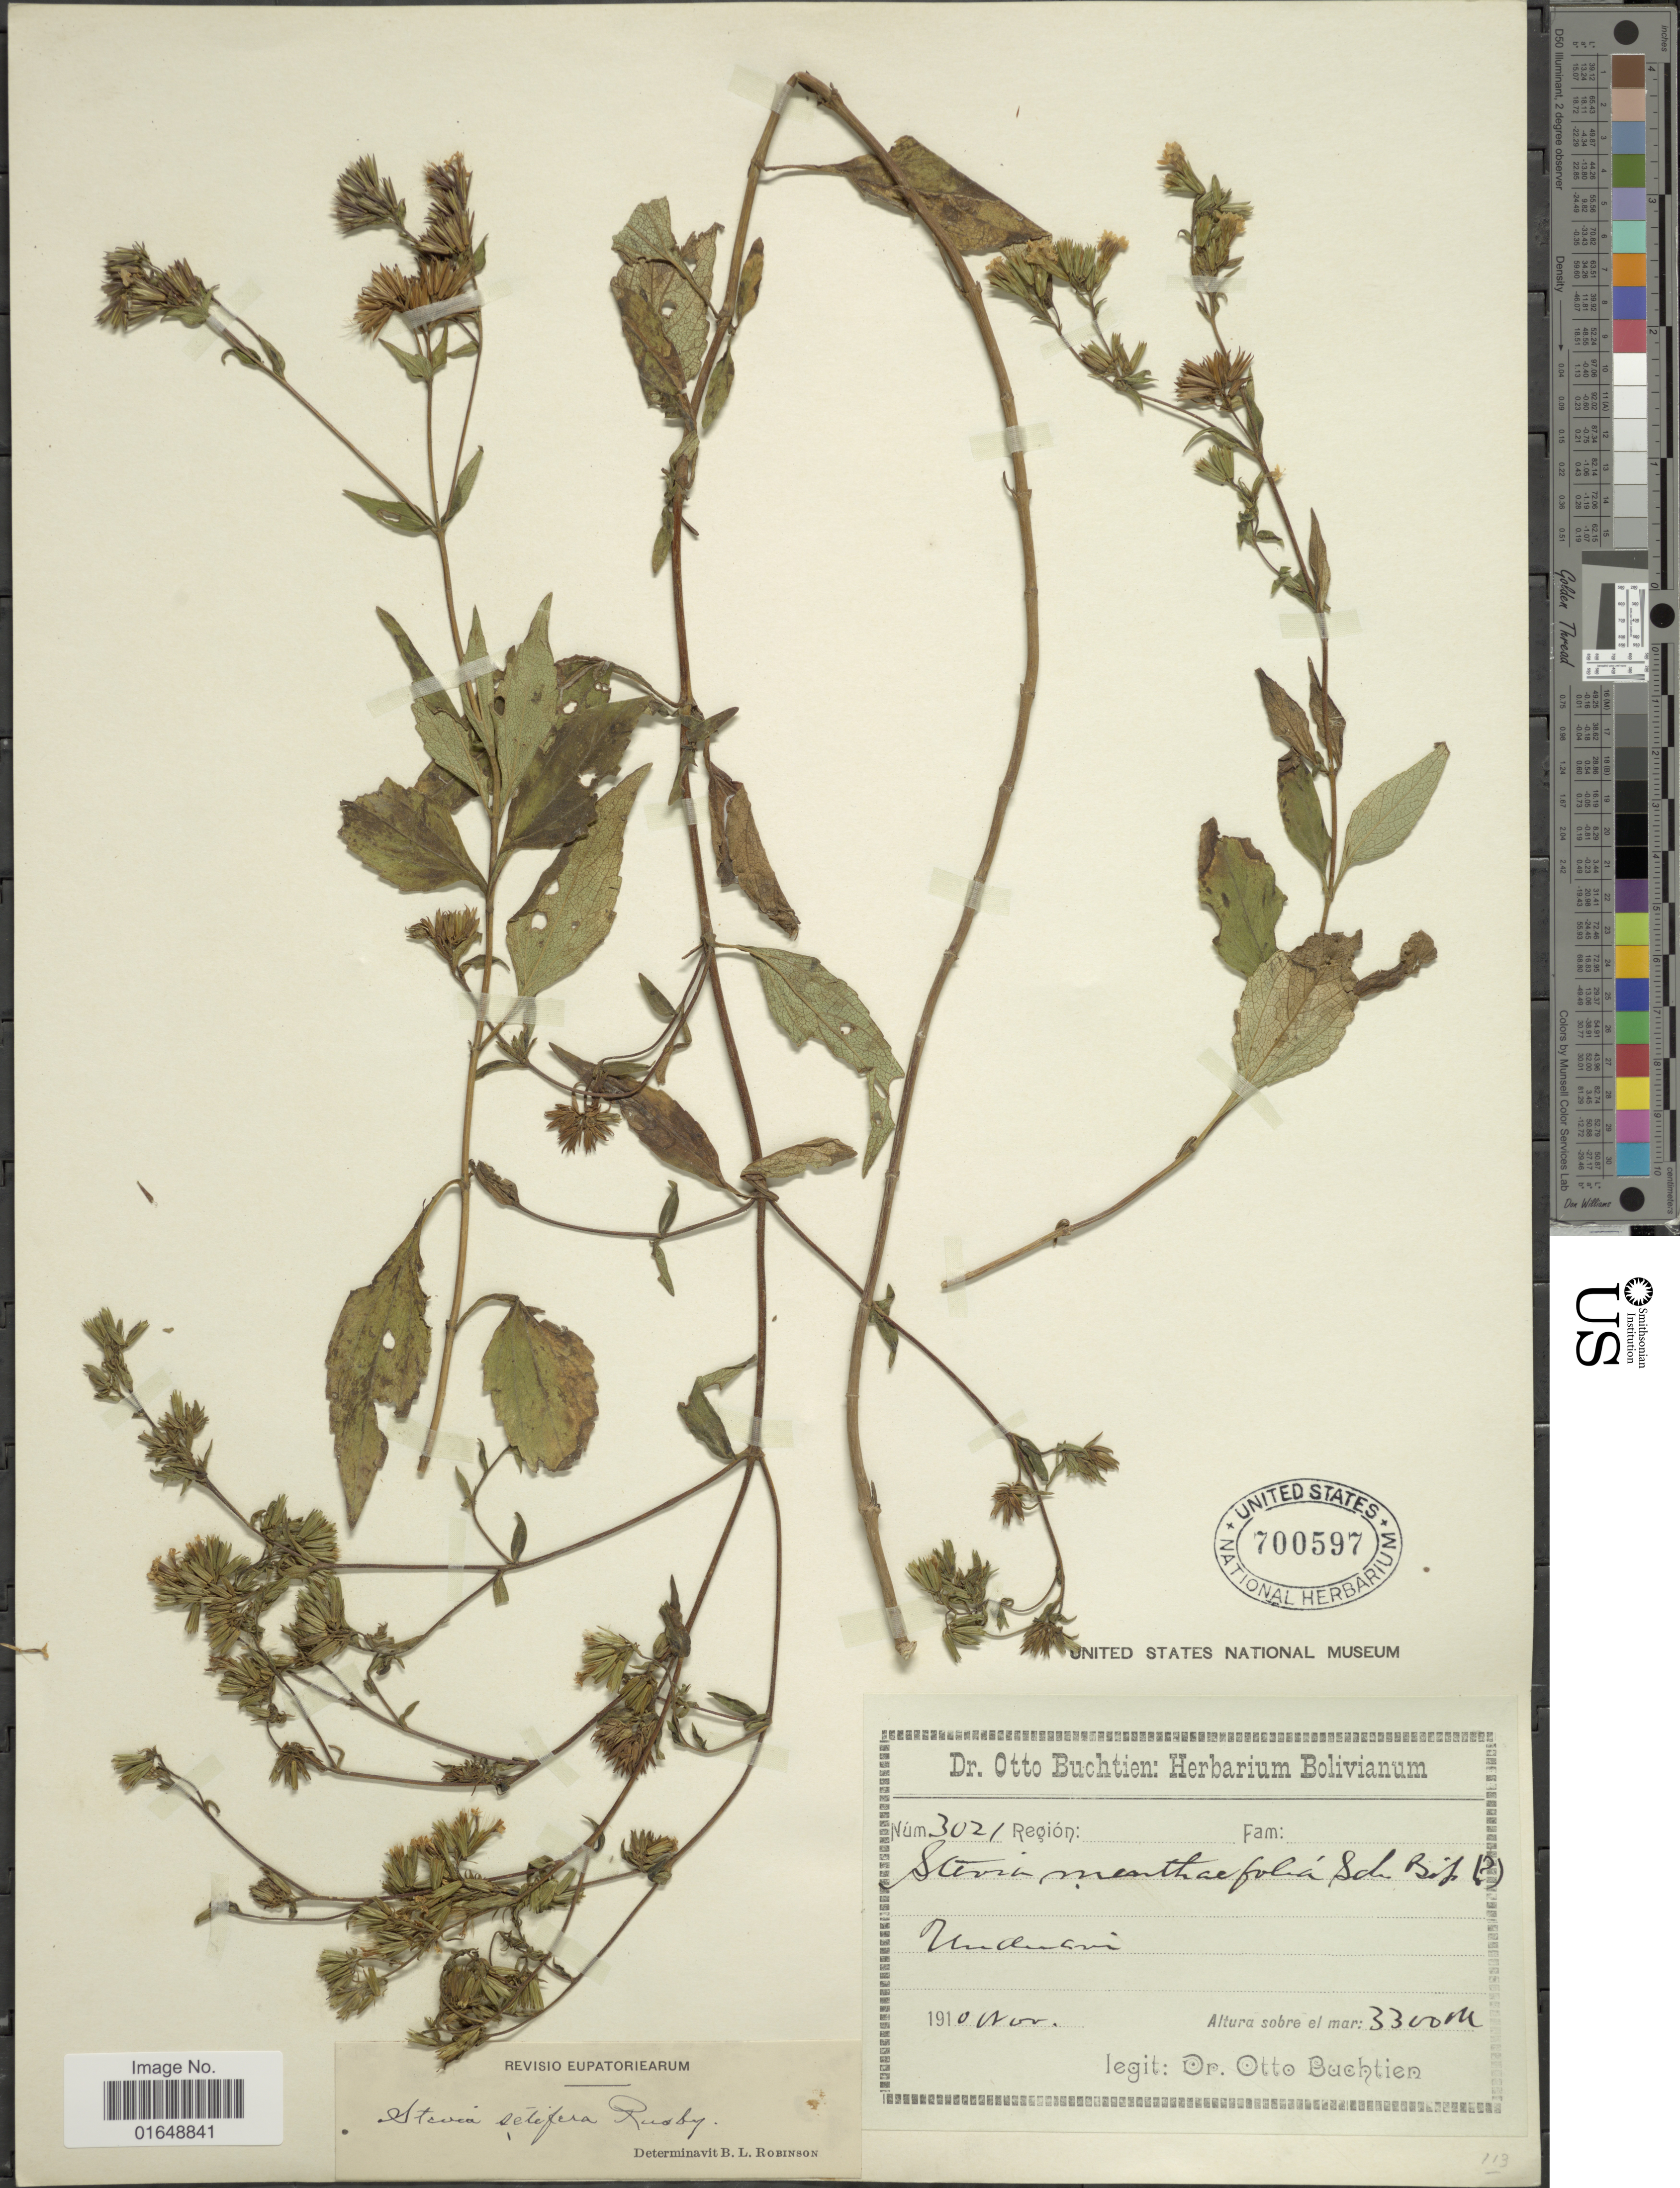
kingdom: Plantae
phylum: Tracheophyta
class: Magnoliopsida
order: Asterales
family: Asteraceae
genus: Stevia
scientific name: Stevia setifera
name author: Rusby ex B.L. Rob.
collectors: O. Buchtien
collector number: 3021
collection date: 1910-11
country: Bolivia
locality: Región: andina. Unduavi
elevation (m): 3300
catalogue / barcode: US 700597